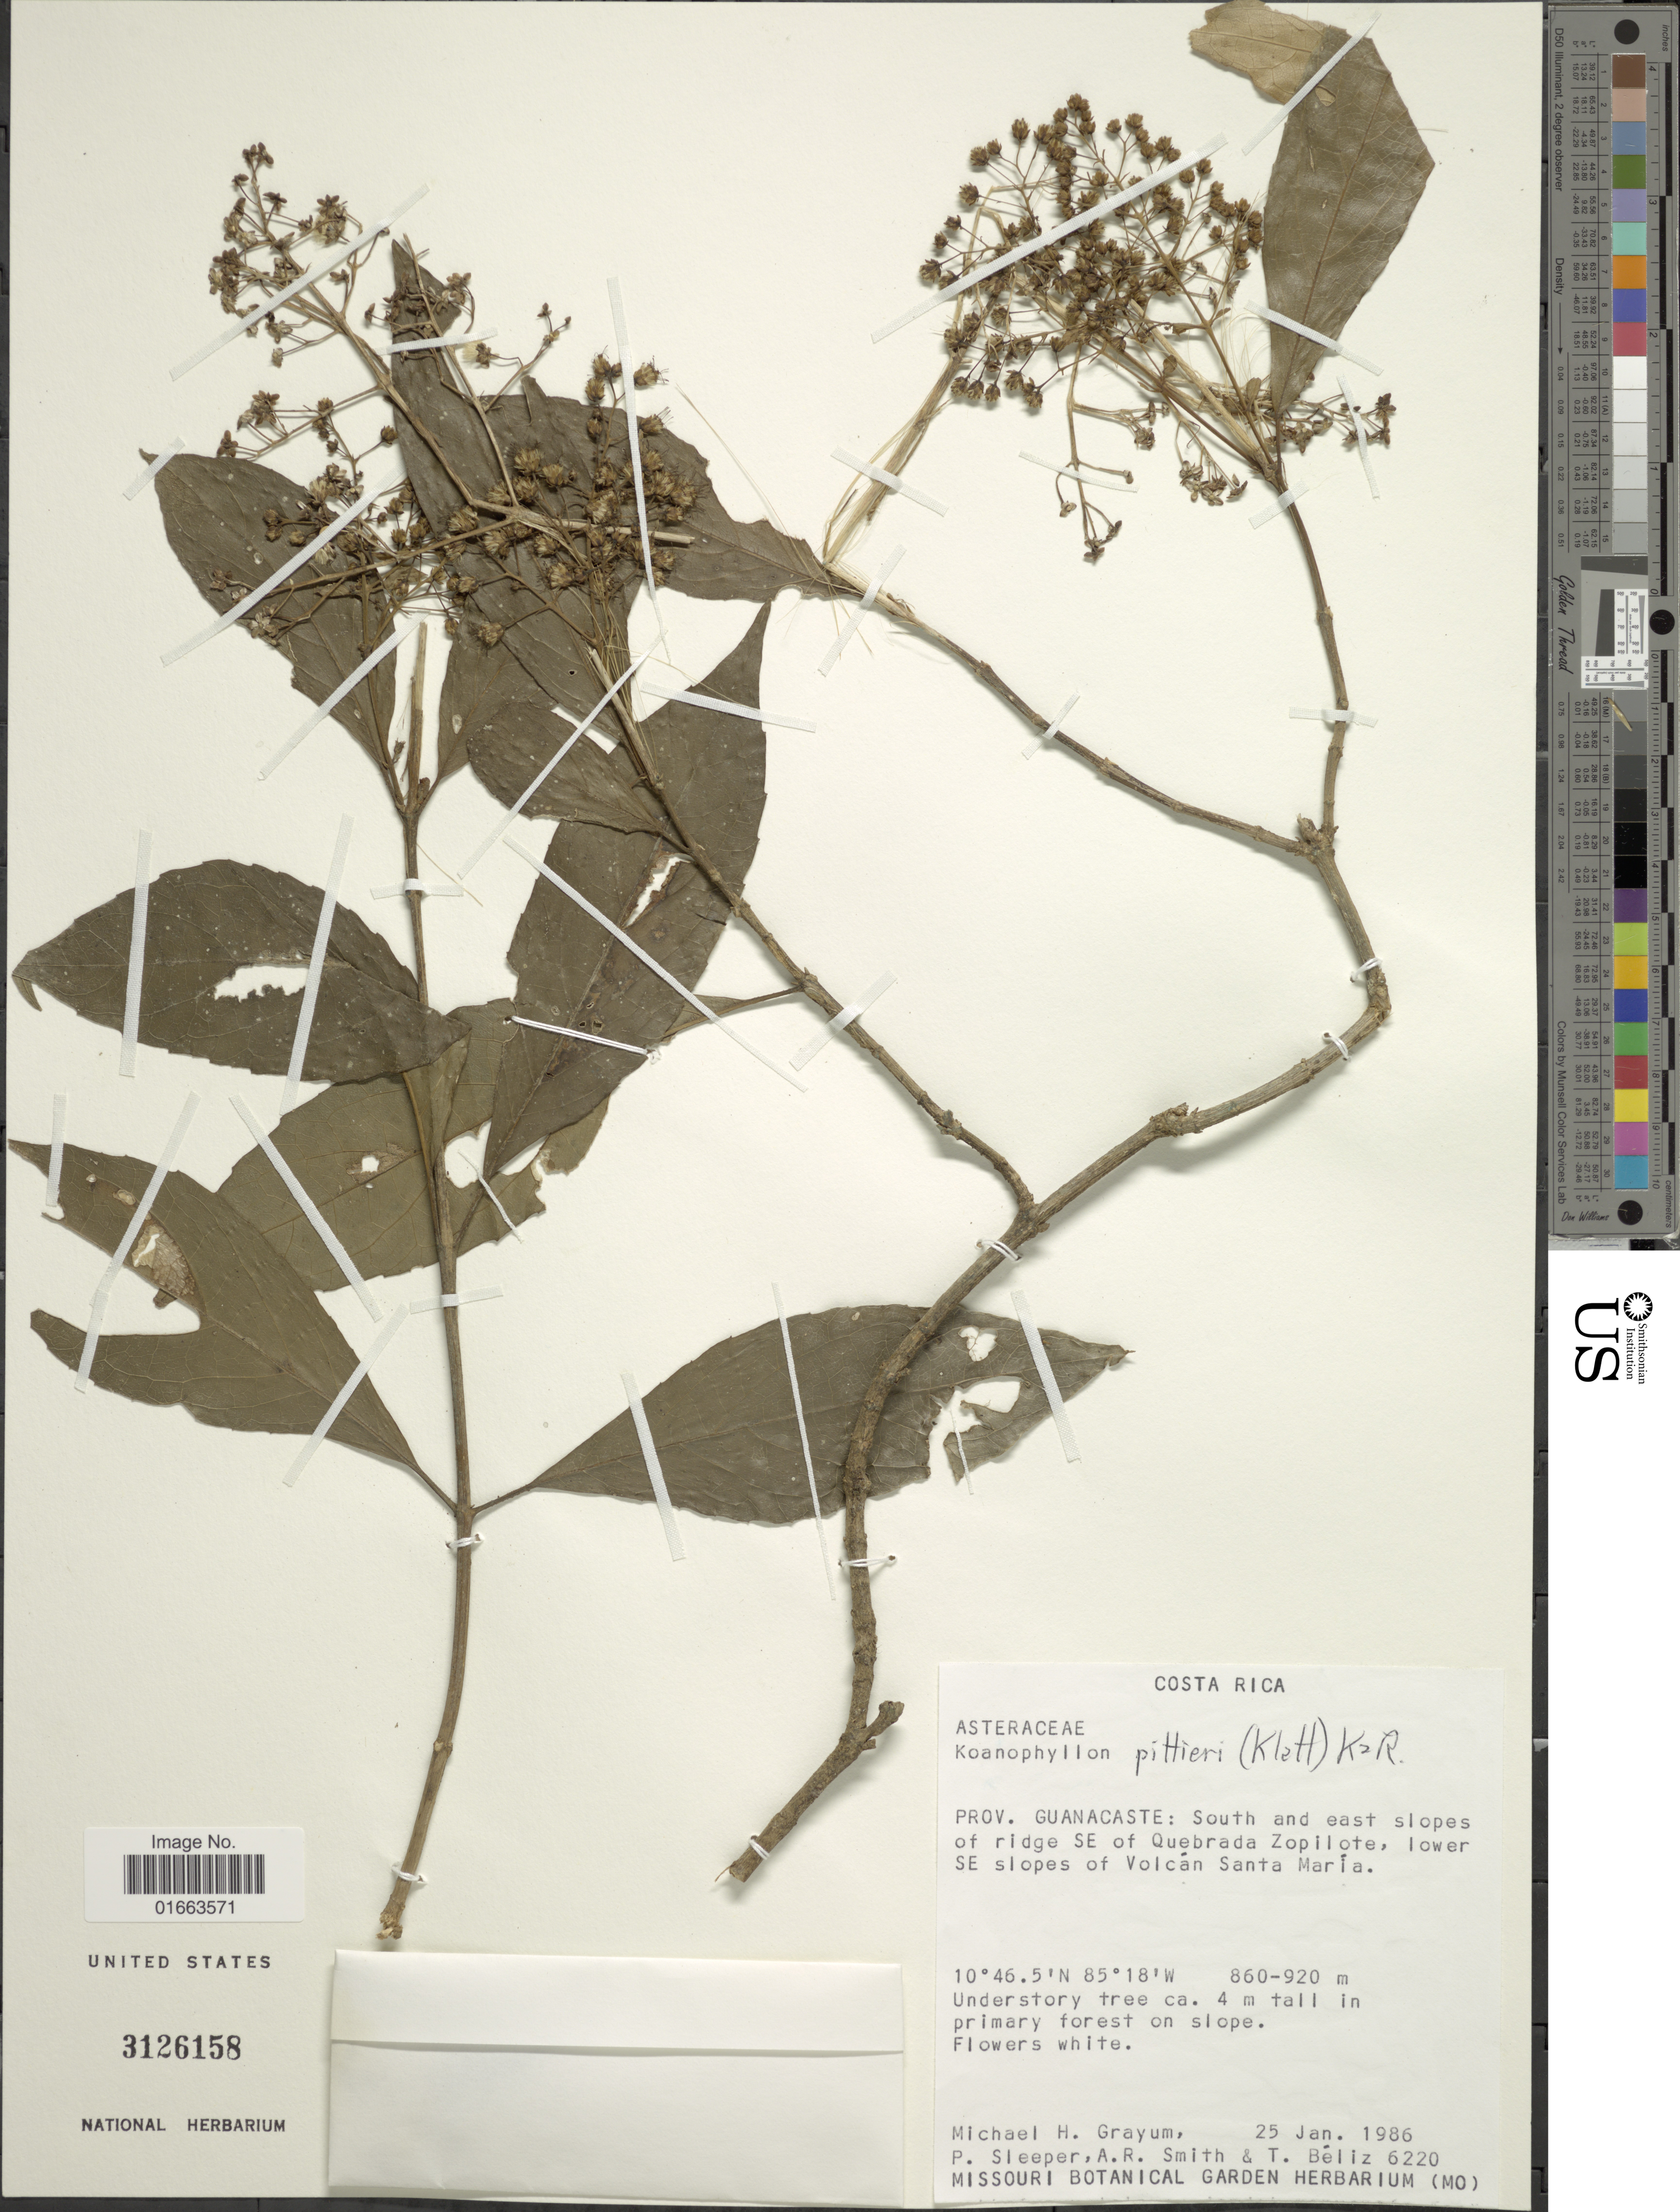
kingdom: Plantae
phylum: Tracheophyta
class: Magnoliopsida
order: Asterales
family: Asteraceae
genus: Koanophyllon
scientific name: Koanophyllon pittieri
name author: (Klatt) R.M. King & H. Rob.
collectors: M. H. Grayum, P. Sleeper, A. R. Smith & T. Béliz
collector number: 6220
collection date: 1986-01-25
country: Costa Rica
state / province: Guanacaste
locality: South and east slopes of ridge SE of Quebrada Zopilote, lower SE slopes of Volcán Santa Maríam understory tree ca. 4 m tall in primary forest on slope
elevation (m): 860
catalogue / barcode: US 3126158